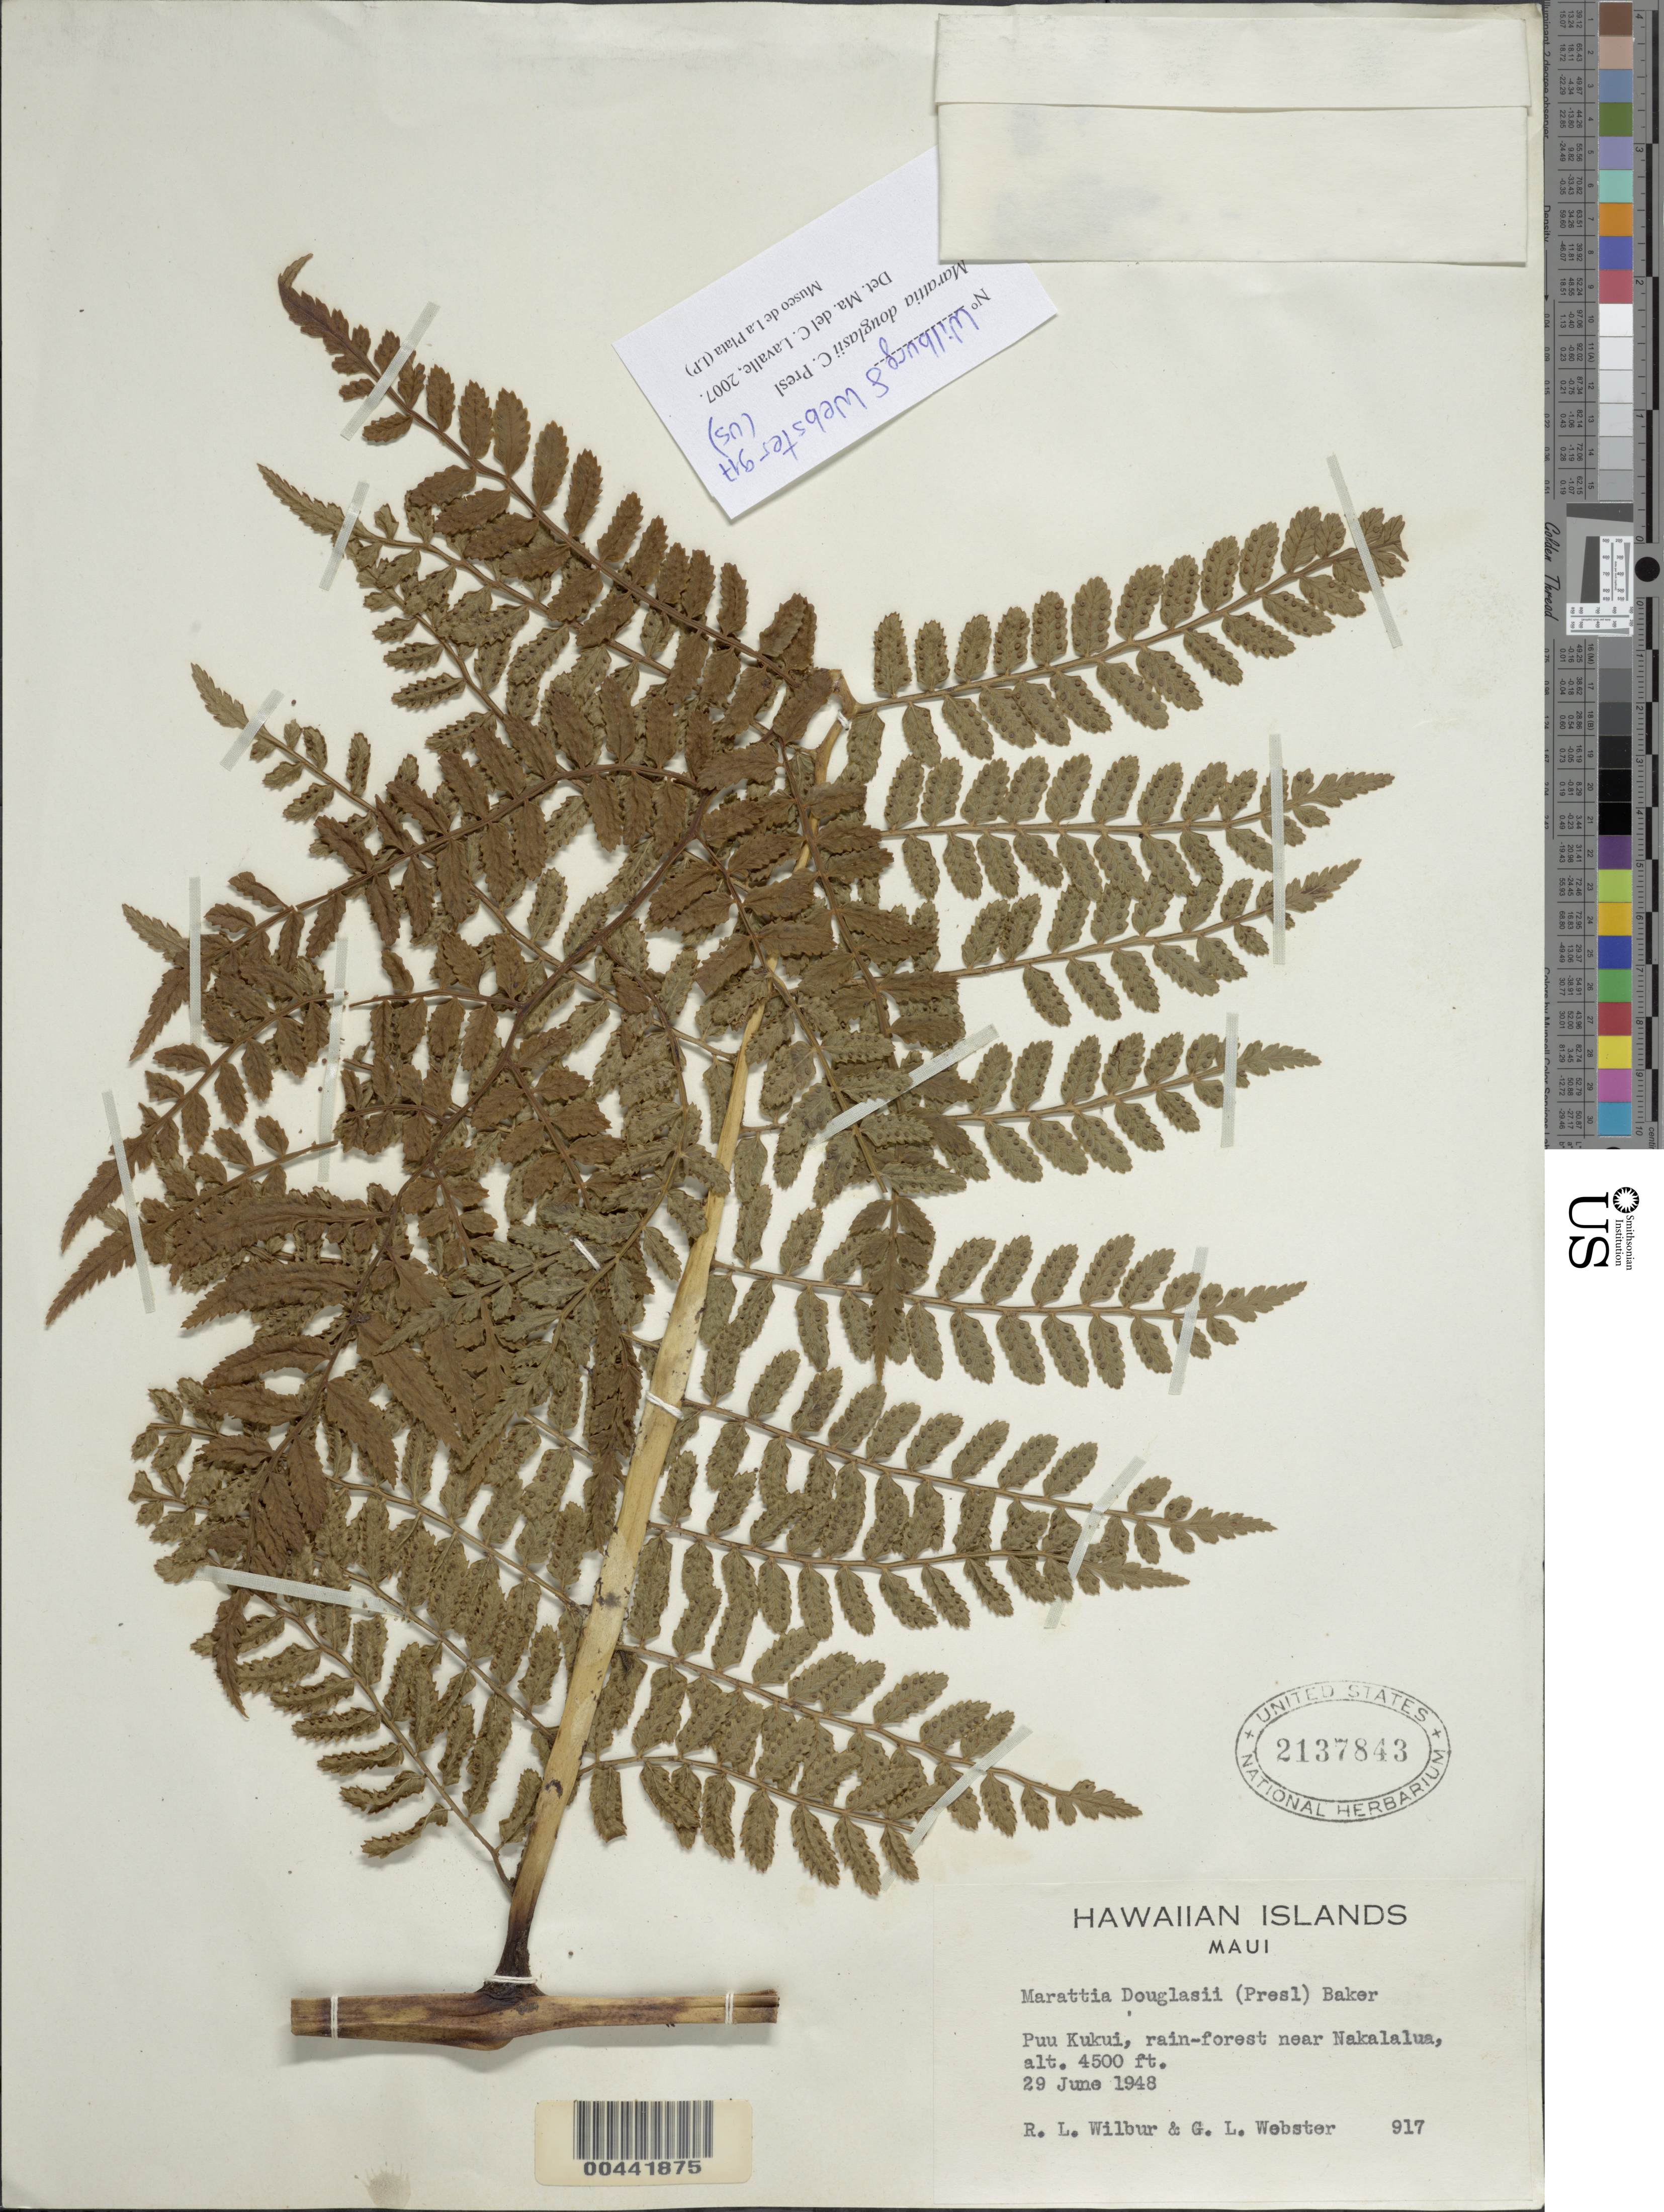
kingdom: Plantae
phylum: Tracheophyta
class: Polypodiopsida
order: Marattiales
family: Marattiaceae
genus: Marattia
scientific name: Marattia douglasii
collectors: R. L. Wilbur & G. L. Webster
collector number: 917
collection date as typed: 29 Jun 1948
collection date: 1948-06-29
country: United States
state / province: Hawaii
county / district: Maui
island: Maui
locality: Puu Kukui, near Nakalalua, Maui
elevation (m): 1372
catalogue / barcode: US 2137843